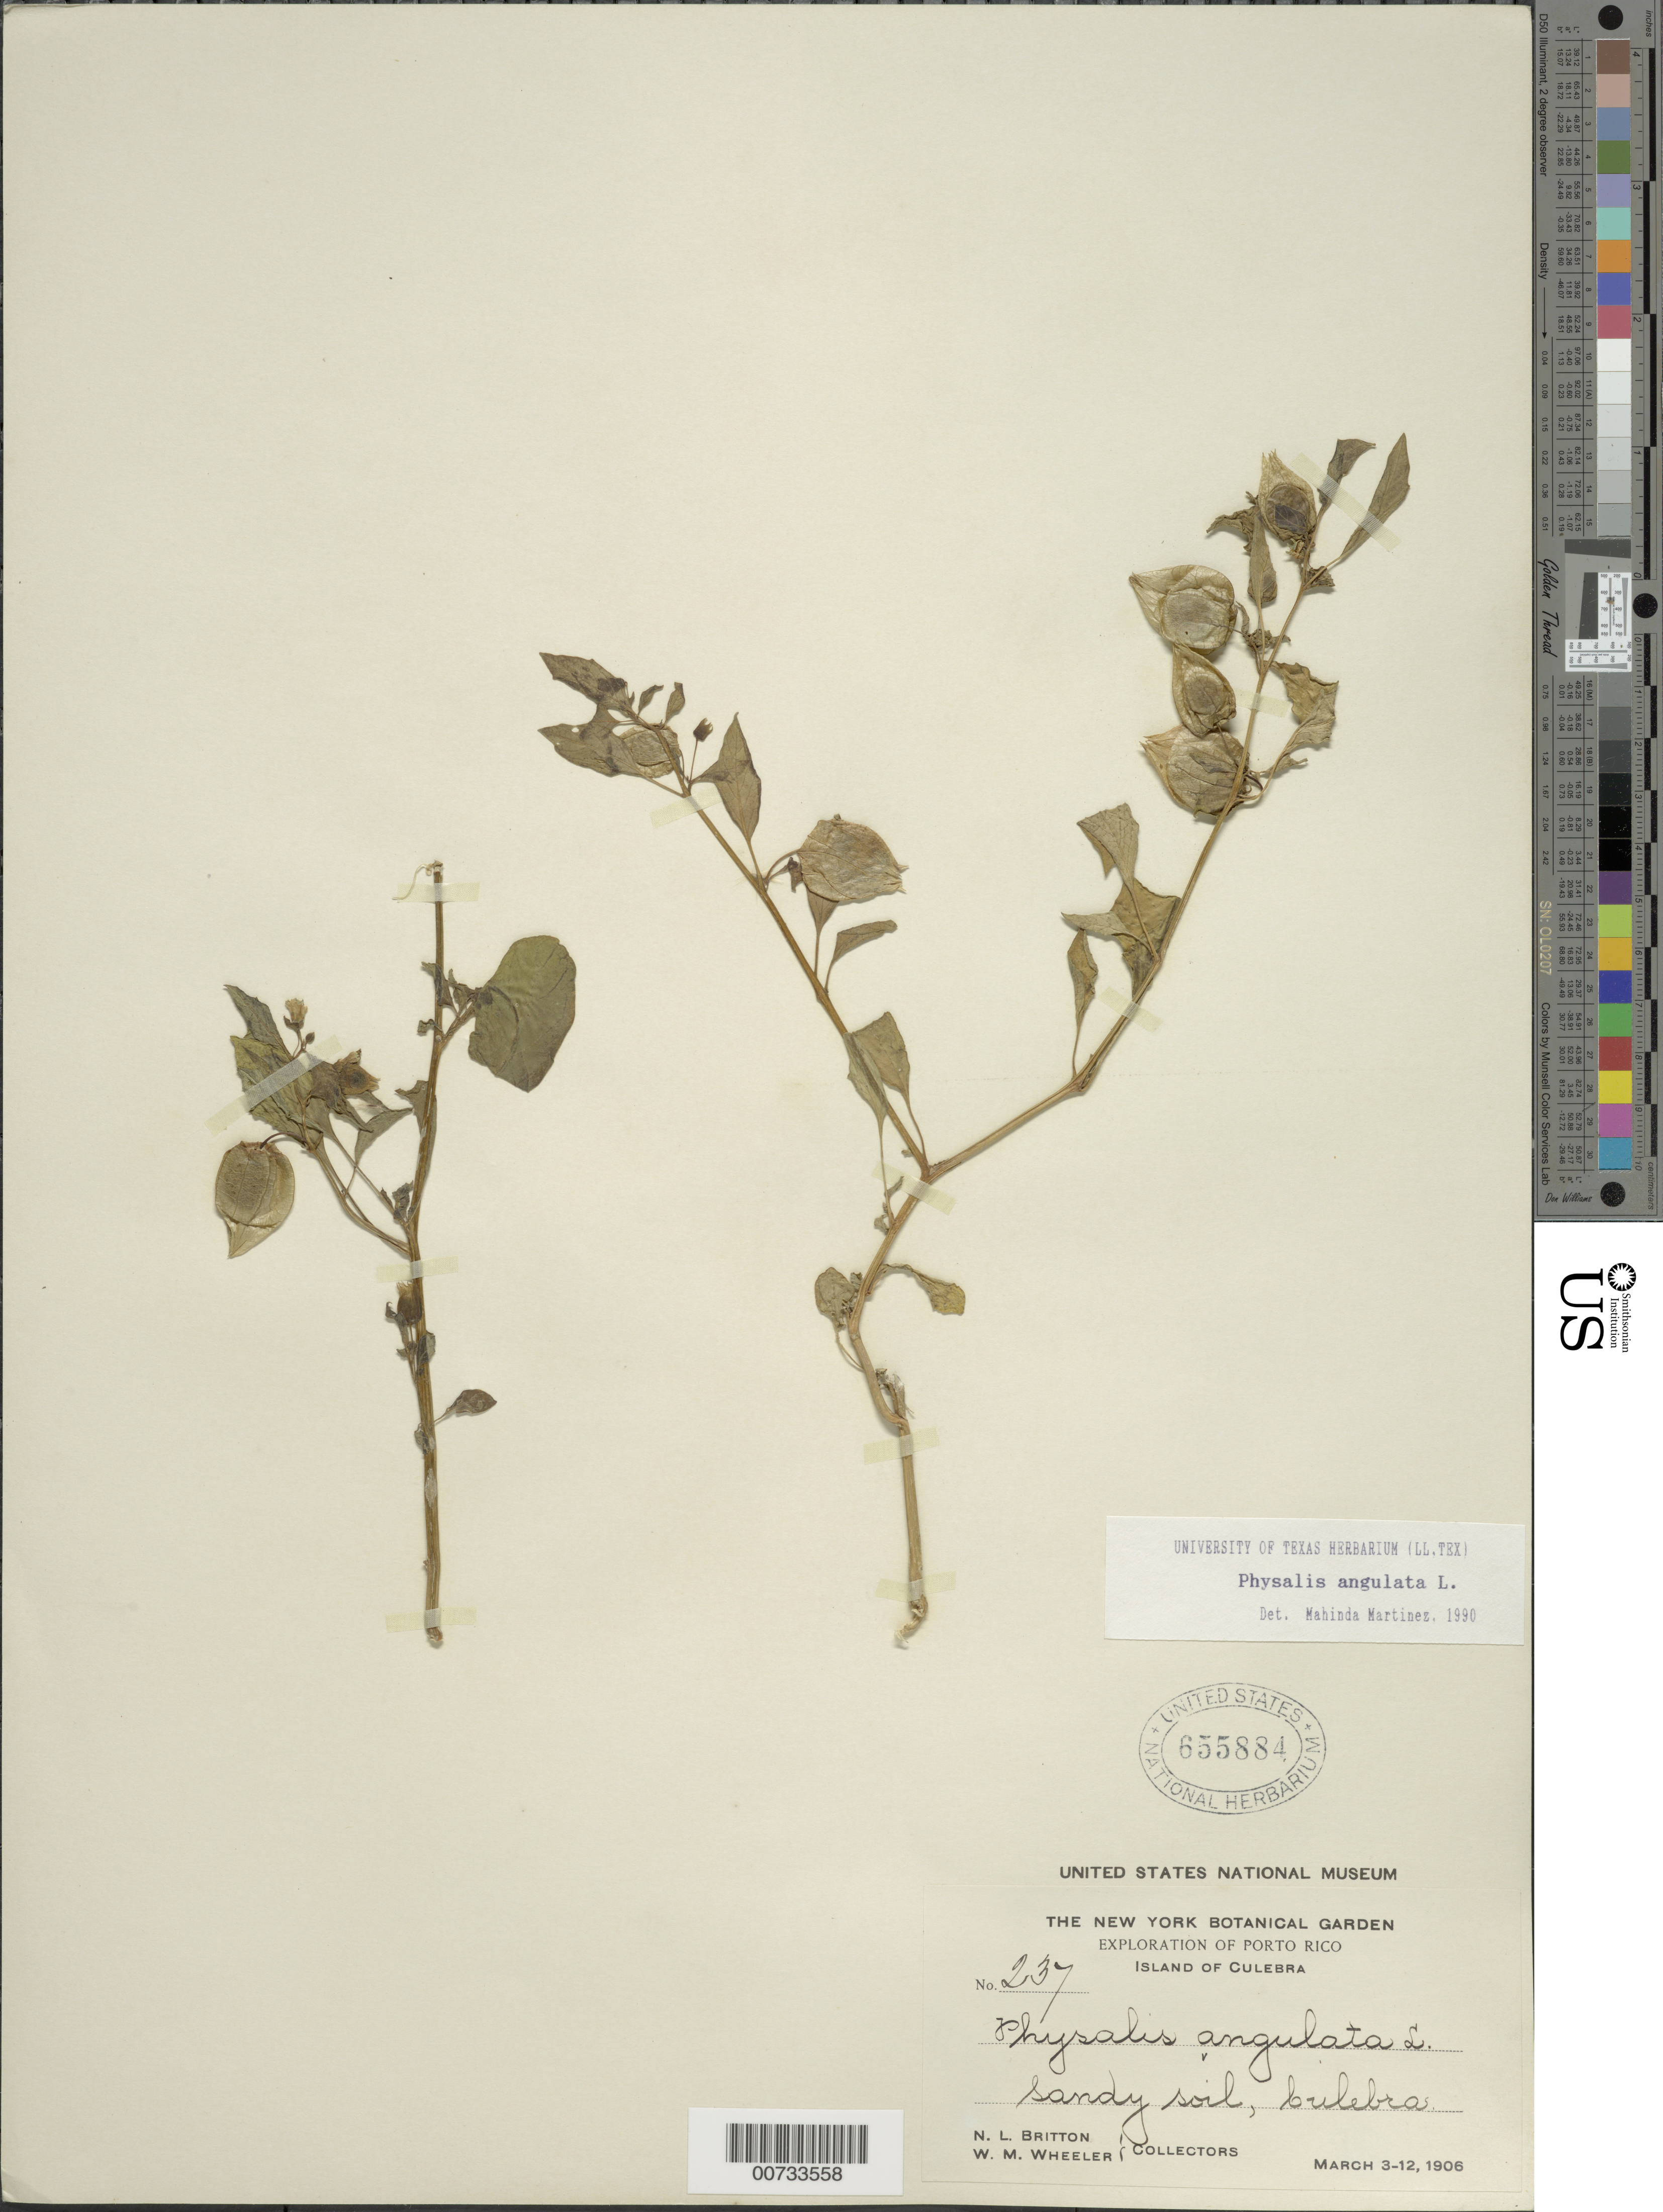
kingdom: Plantae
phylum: Tracheophyta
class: Magnoliopsida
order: Solanales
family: Solanaceae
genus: Physalis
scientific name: Physalis angulata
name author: L.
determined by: Martinez, M.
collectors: N. Britton & W. Wheeler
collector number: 237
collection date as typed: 03 Mar 1906 to 12 Mar 1906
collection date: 1906-03-03/1906-03-12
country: Puerto Rico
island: Culebra I.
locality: Culebra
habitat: Sandy soil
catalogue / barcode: US 655884